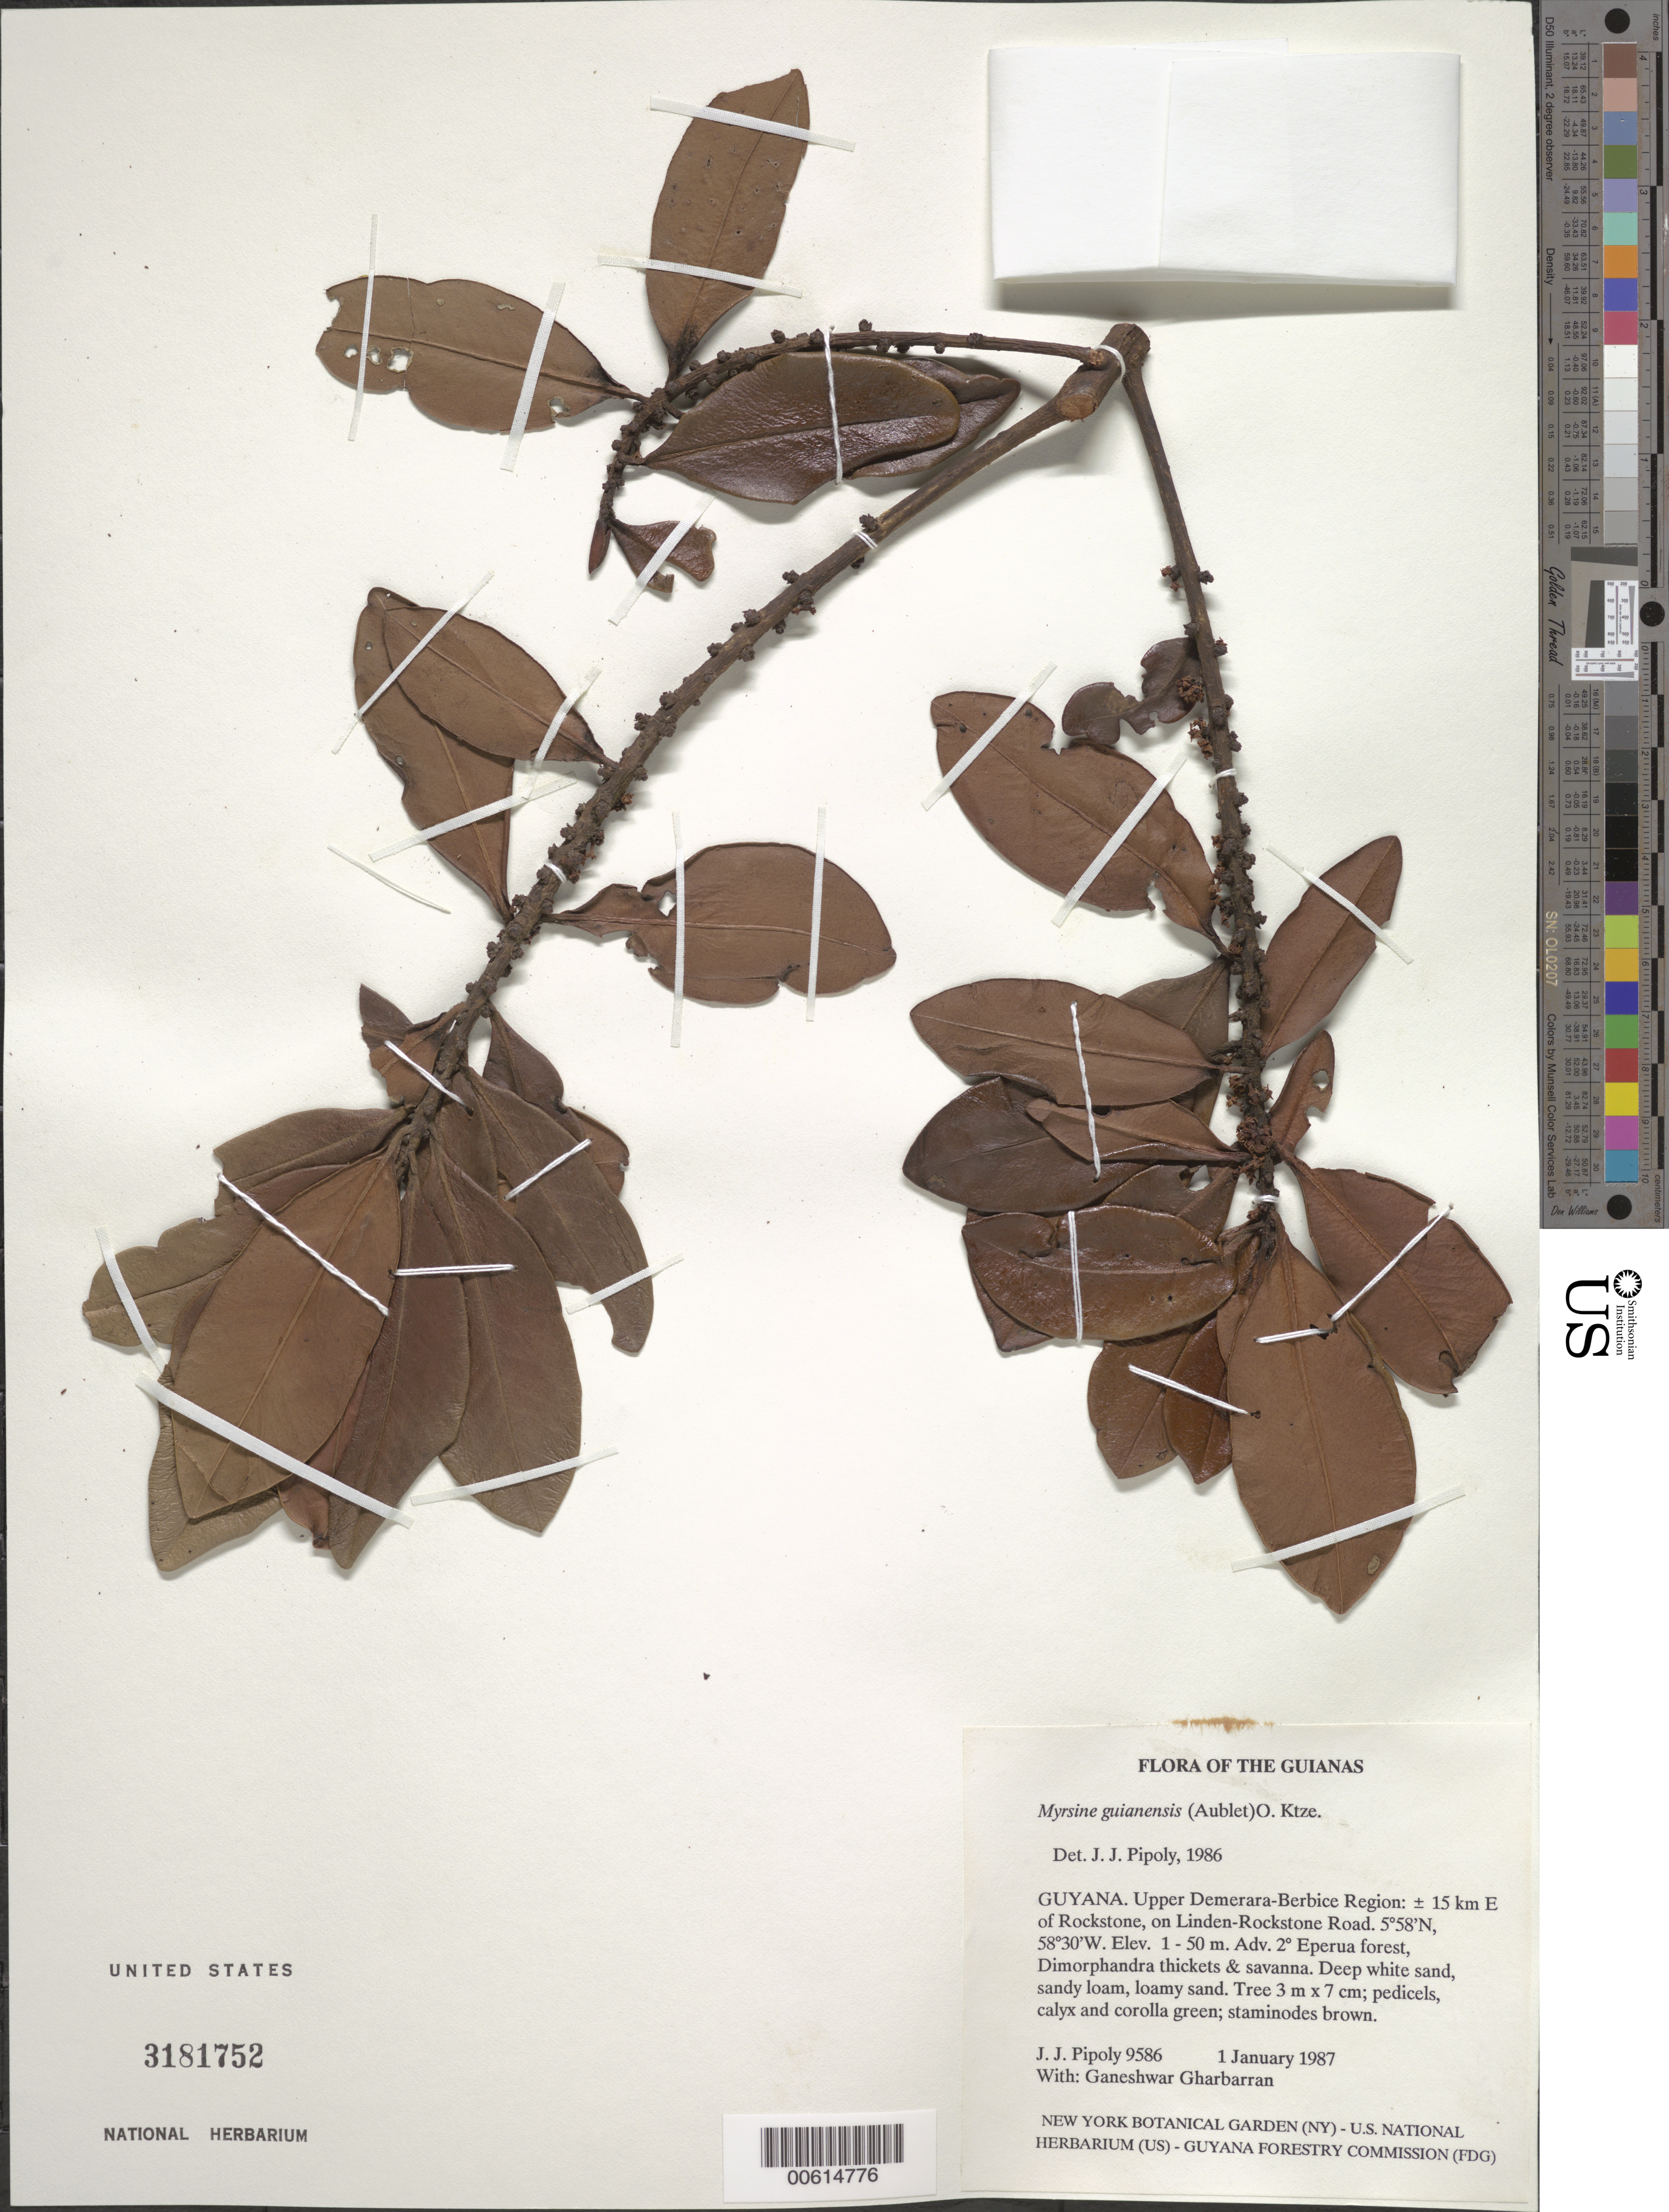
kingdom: Plantae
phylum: Tracheophyta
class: Magnoliopsida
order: Fabales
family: Fabaceae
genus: Senna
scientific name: Senna latifolia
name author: (G. Mey.) H.S. Irwin & Barneby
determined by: Barneby, Rupert C., (NY)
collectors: J. J. Pipoly & G. Gharbarran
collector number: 9568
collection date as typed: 11 January 1987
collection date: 1987-01-11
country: Guyana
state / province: U. Demerara-Berbice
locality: ±15 km E of Rockstone, on Linden-Rockstone Road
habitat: Adv. secondary Eperua forest, Dimorphandra thickets & savanna. Deep white sand, sandy loam, loamy sand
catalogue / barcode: US 3181752